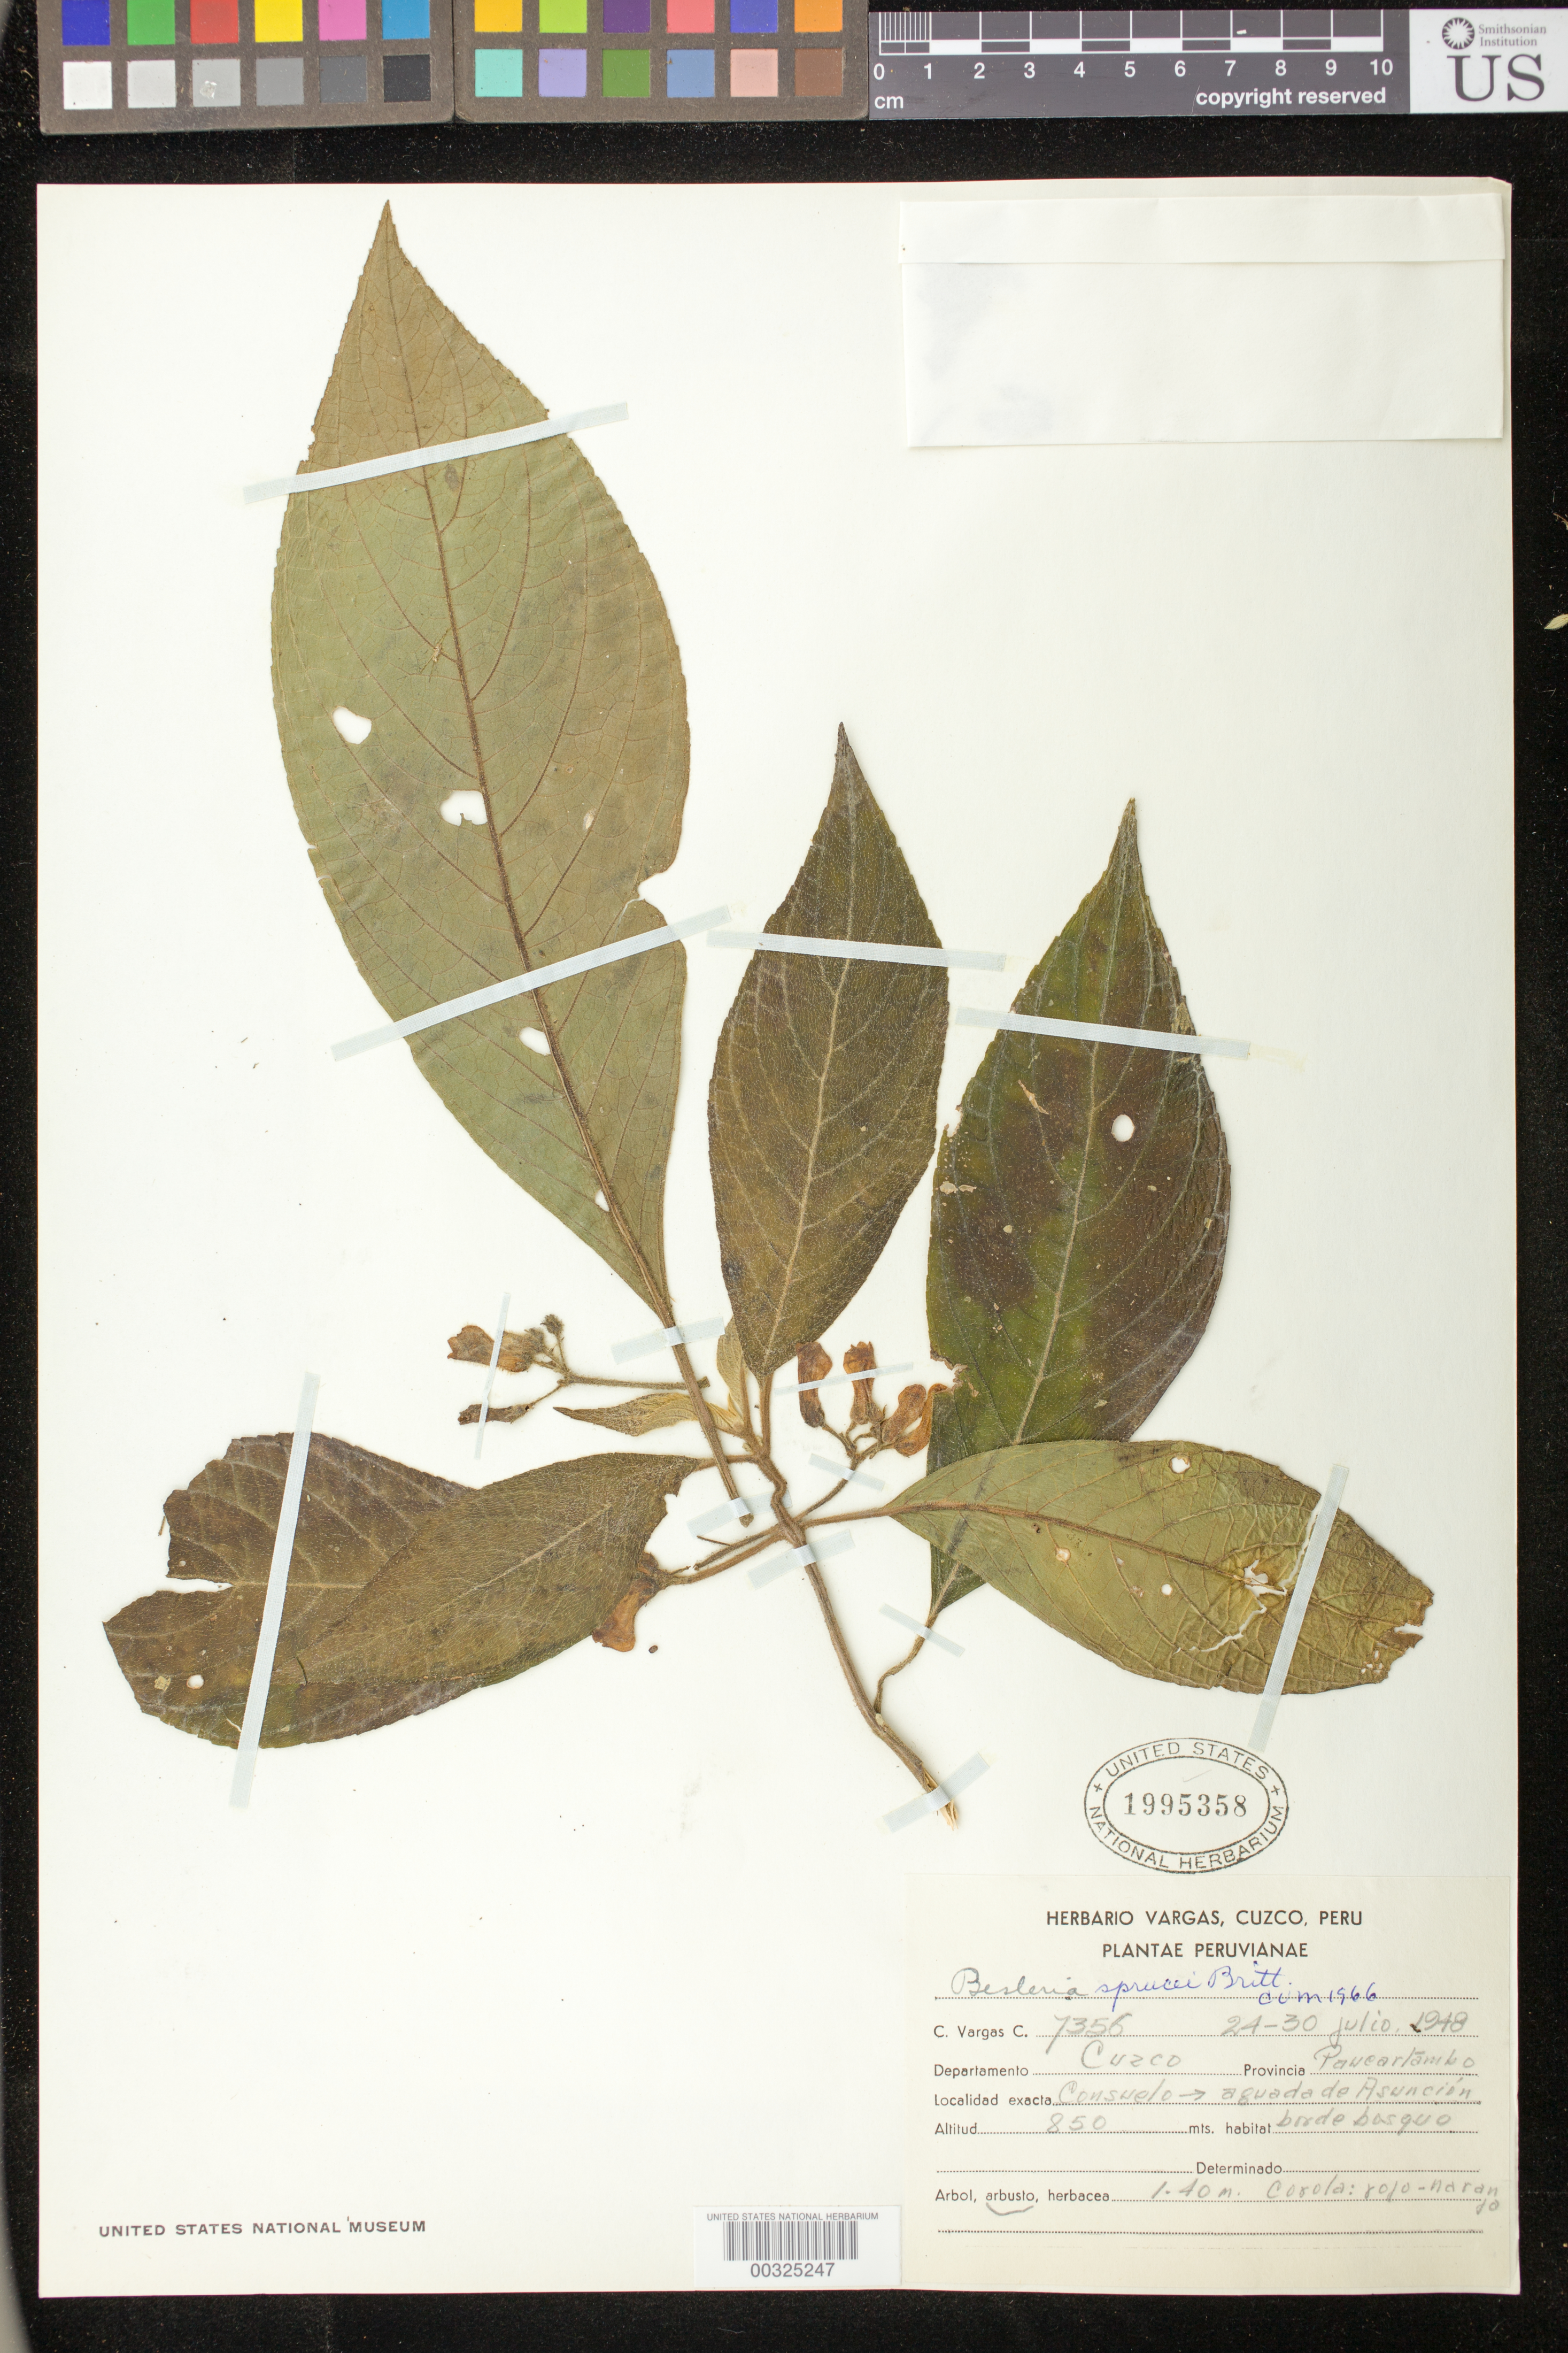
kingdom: Plantae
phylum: Tracheophyta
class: Magnoliopsida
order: Lamiales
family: Gesneriaceae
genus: Besleria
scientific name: Besleria sprucei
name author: Britton ex Rusby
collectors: C. Vargas C.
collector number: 7356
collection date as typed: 24-30 Jul 1948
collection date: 1948-07-24/1948-07-30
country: Peru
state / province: Cusco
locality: Paucartambo, Consuelo - aguada de Asuncion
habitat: Borde bosque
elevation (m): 850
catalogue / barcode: US 1995358